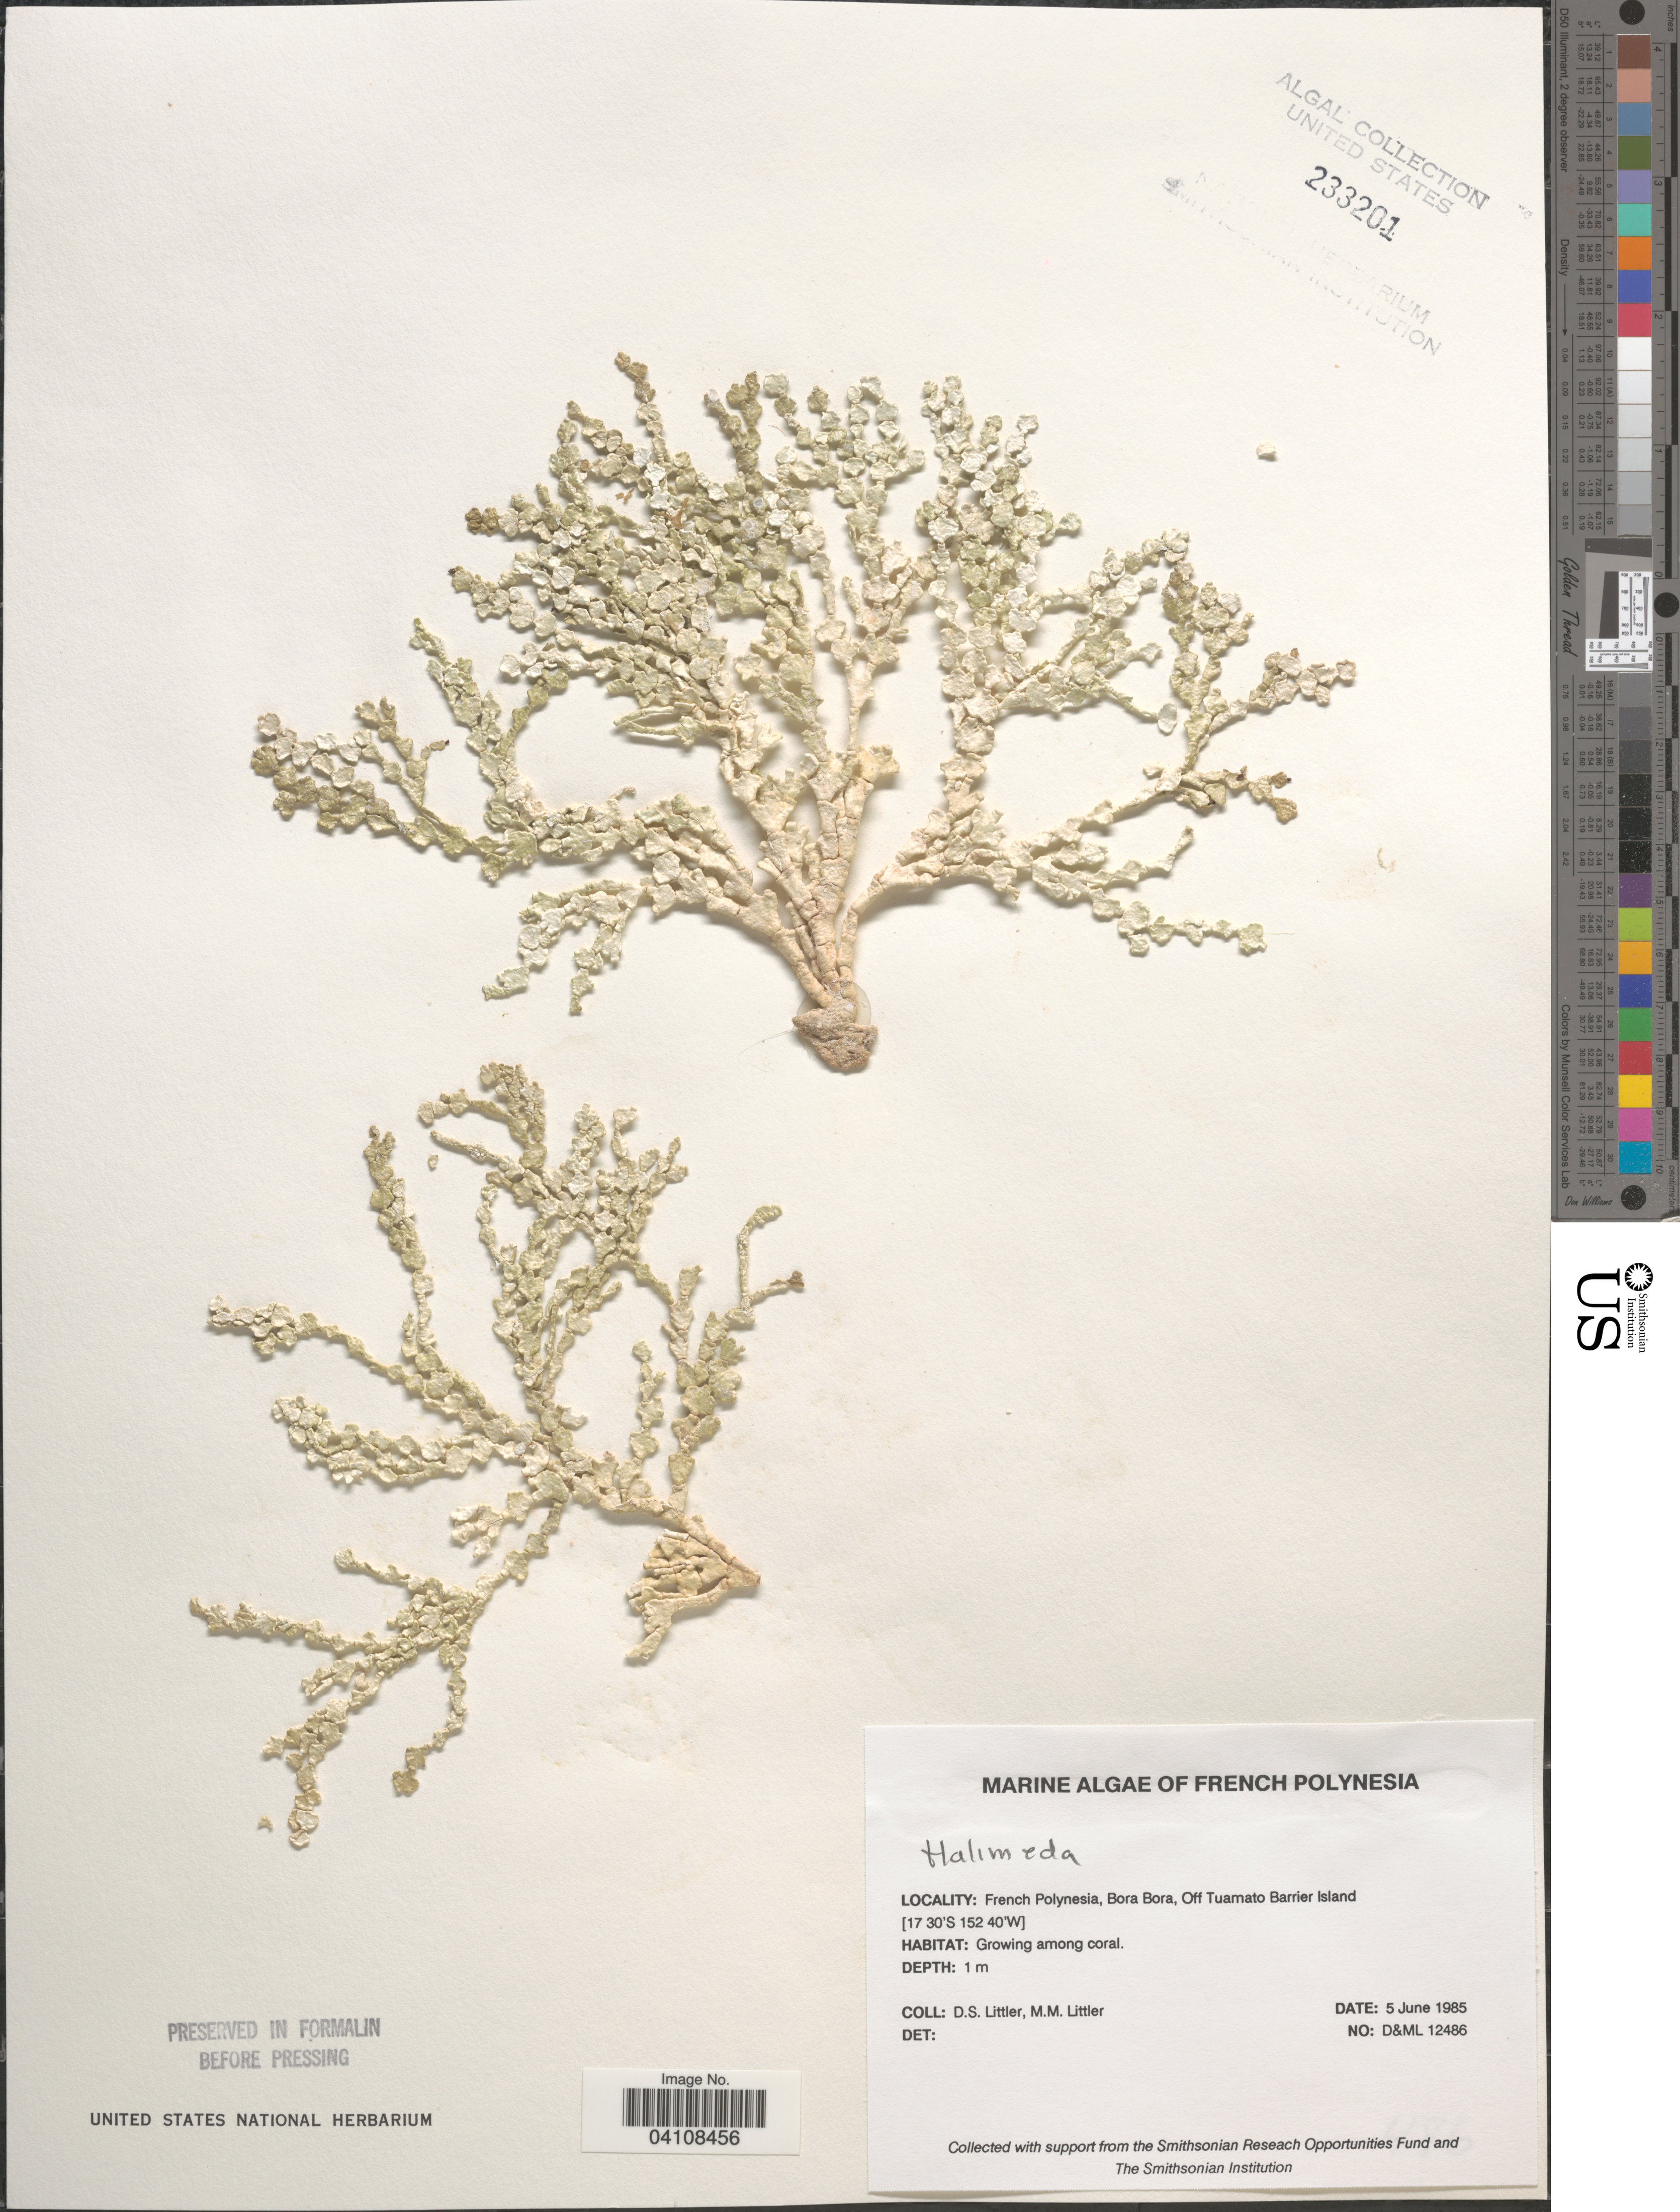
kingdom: Plantae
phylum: Chlorophyta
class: Ulvophyceae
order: Bryopsidales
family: Halimedaceae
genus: Halimeda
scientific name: Halimeda sp.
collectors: D. S. Littler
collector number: D&ML12486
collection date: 1985-06-05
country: French Polynesia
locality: Bora Bora, Off Tuamato Barrier Island.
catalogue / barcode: US 233201